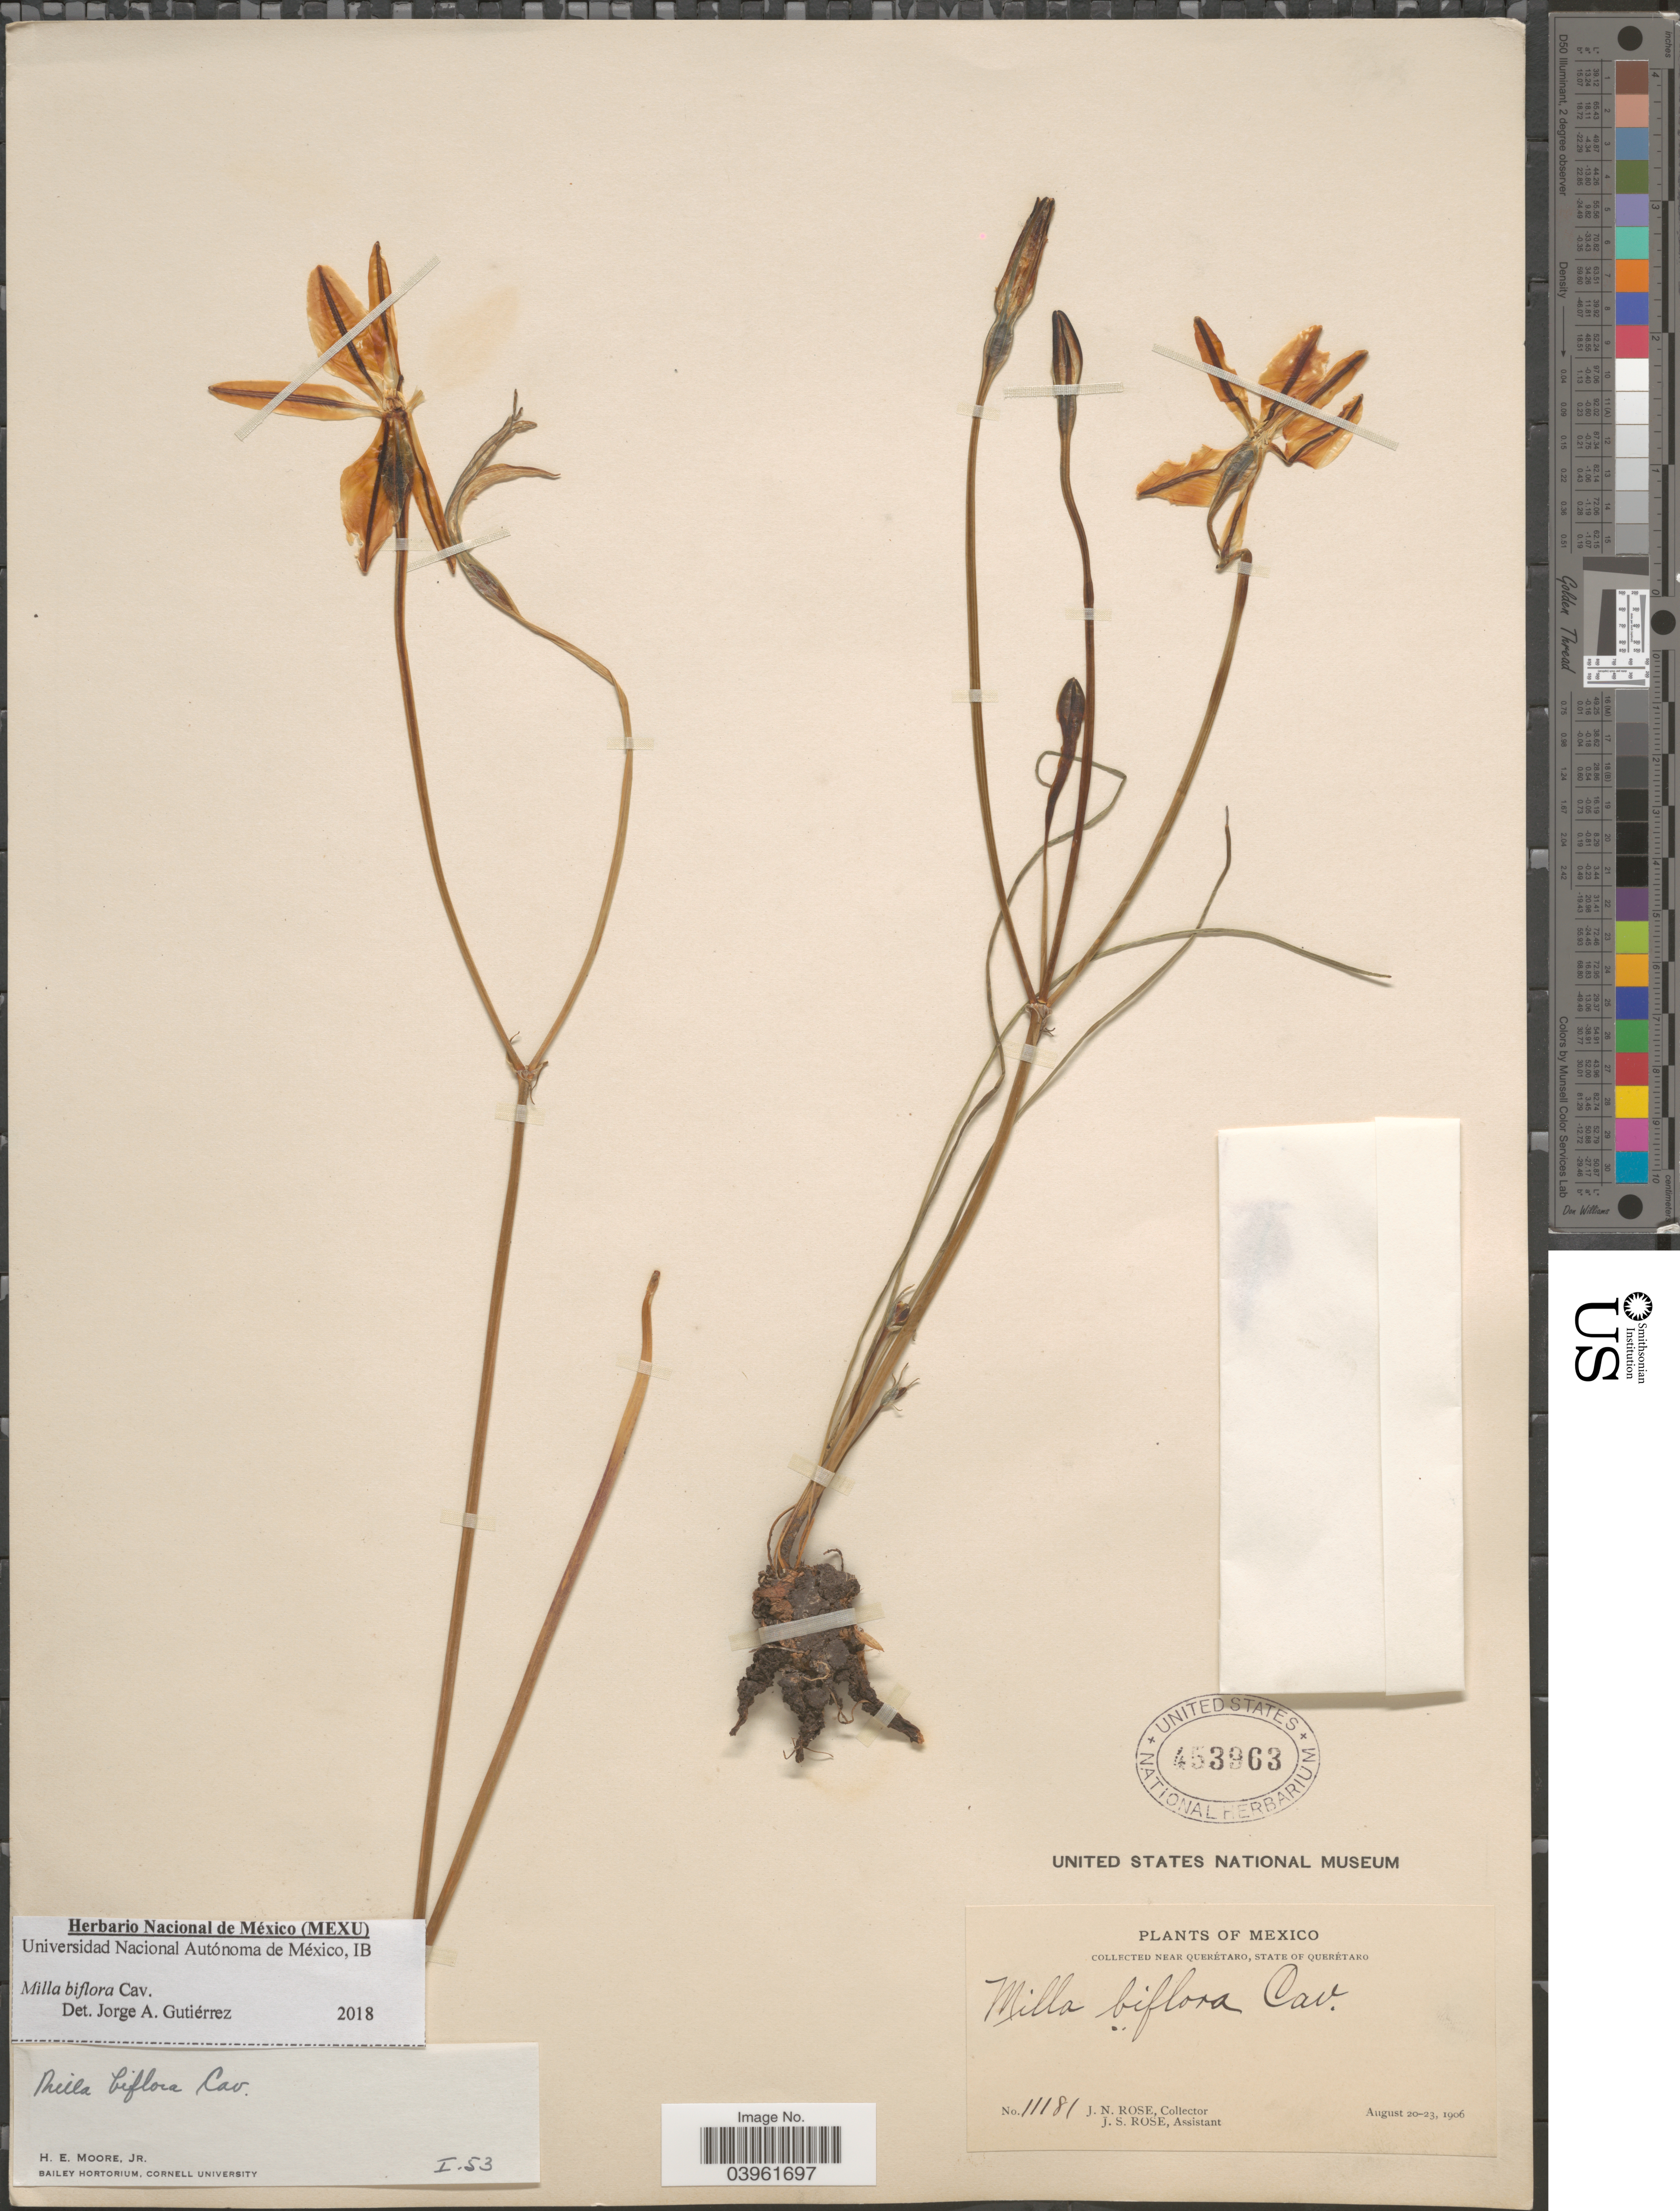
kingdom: Plantae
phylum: Tracheophyta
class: Liliopsida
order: Asparagales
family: Asparagaceae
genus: Milla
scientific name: Milla biflora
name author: Cav.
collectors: J. N. Rose & J. S. Rose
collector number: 11181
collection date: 1906-08-20/1906-08-23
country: Mexico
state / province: Querétaro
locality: Near Querétaro.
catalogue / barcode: US 453963